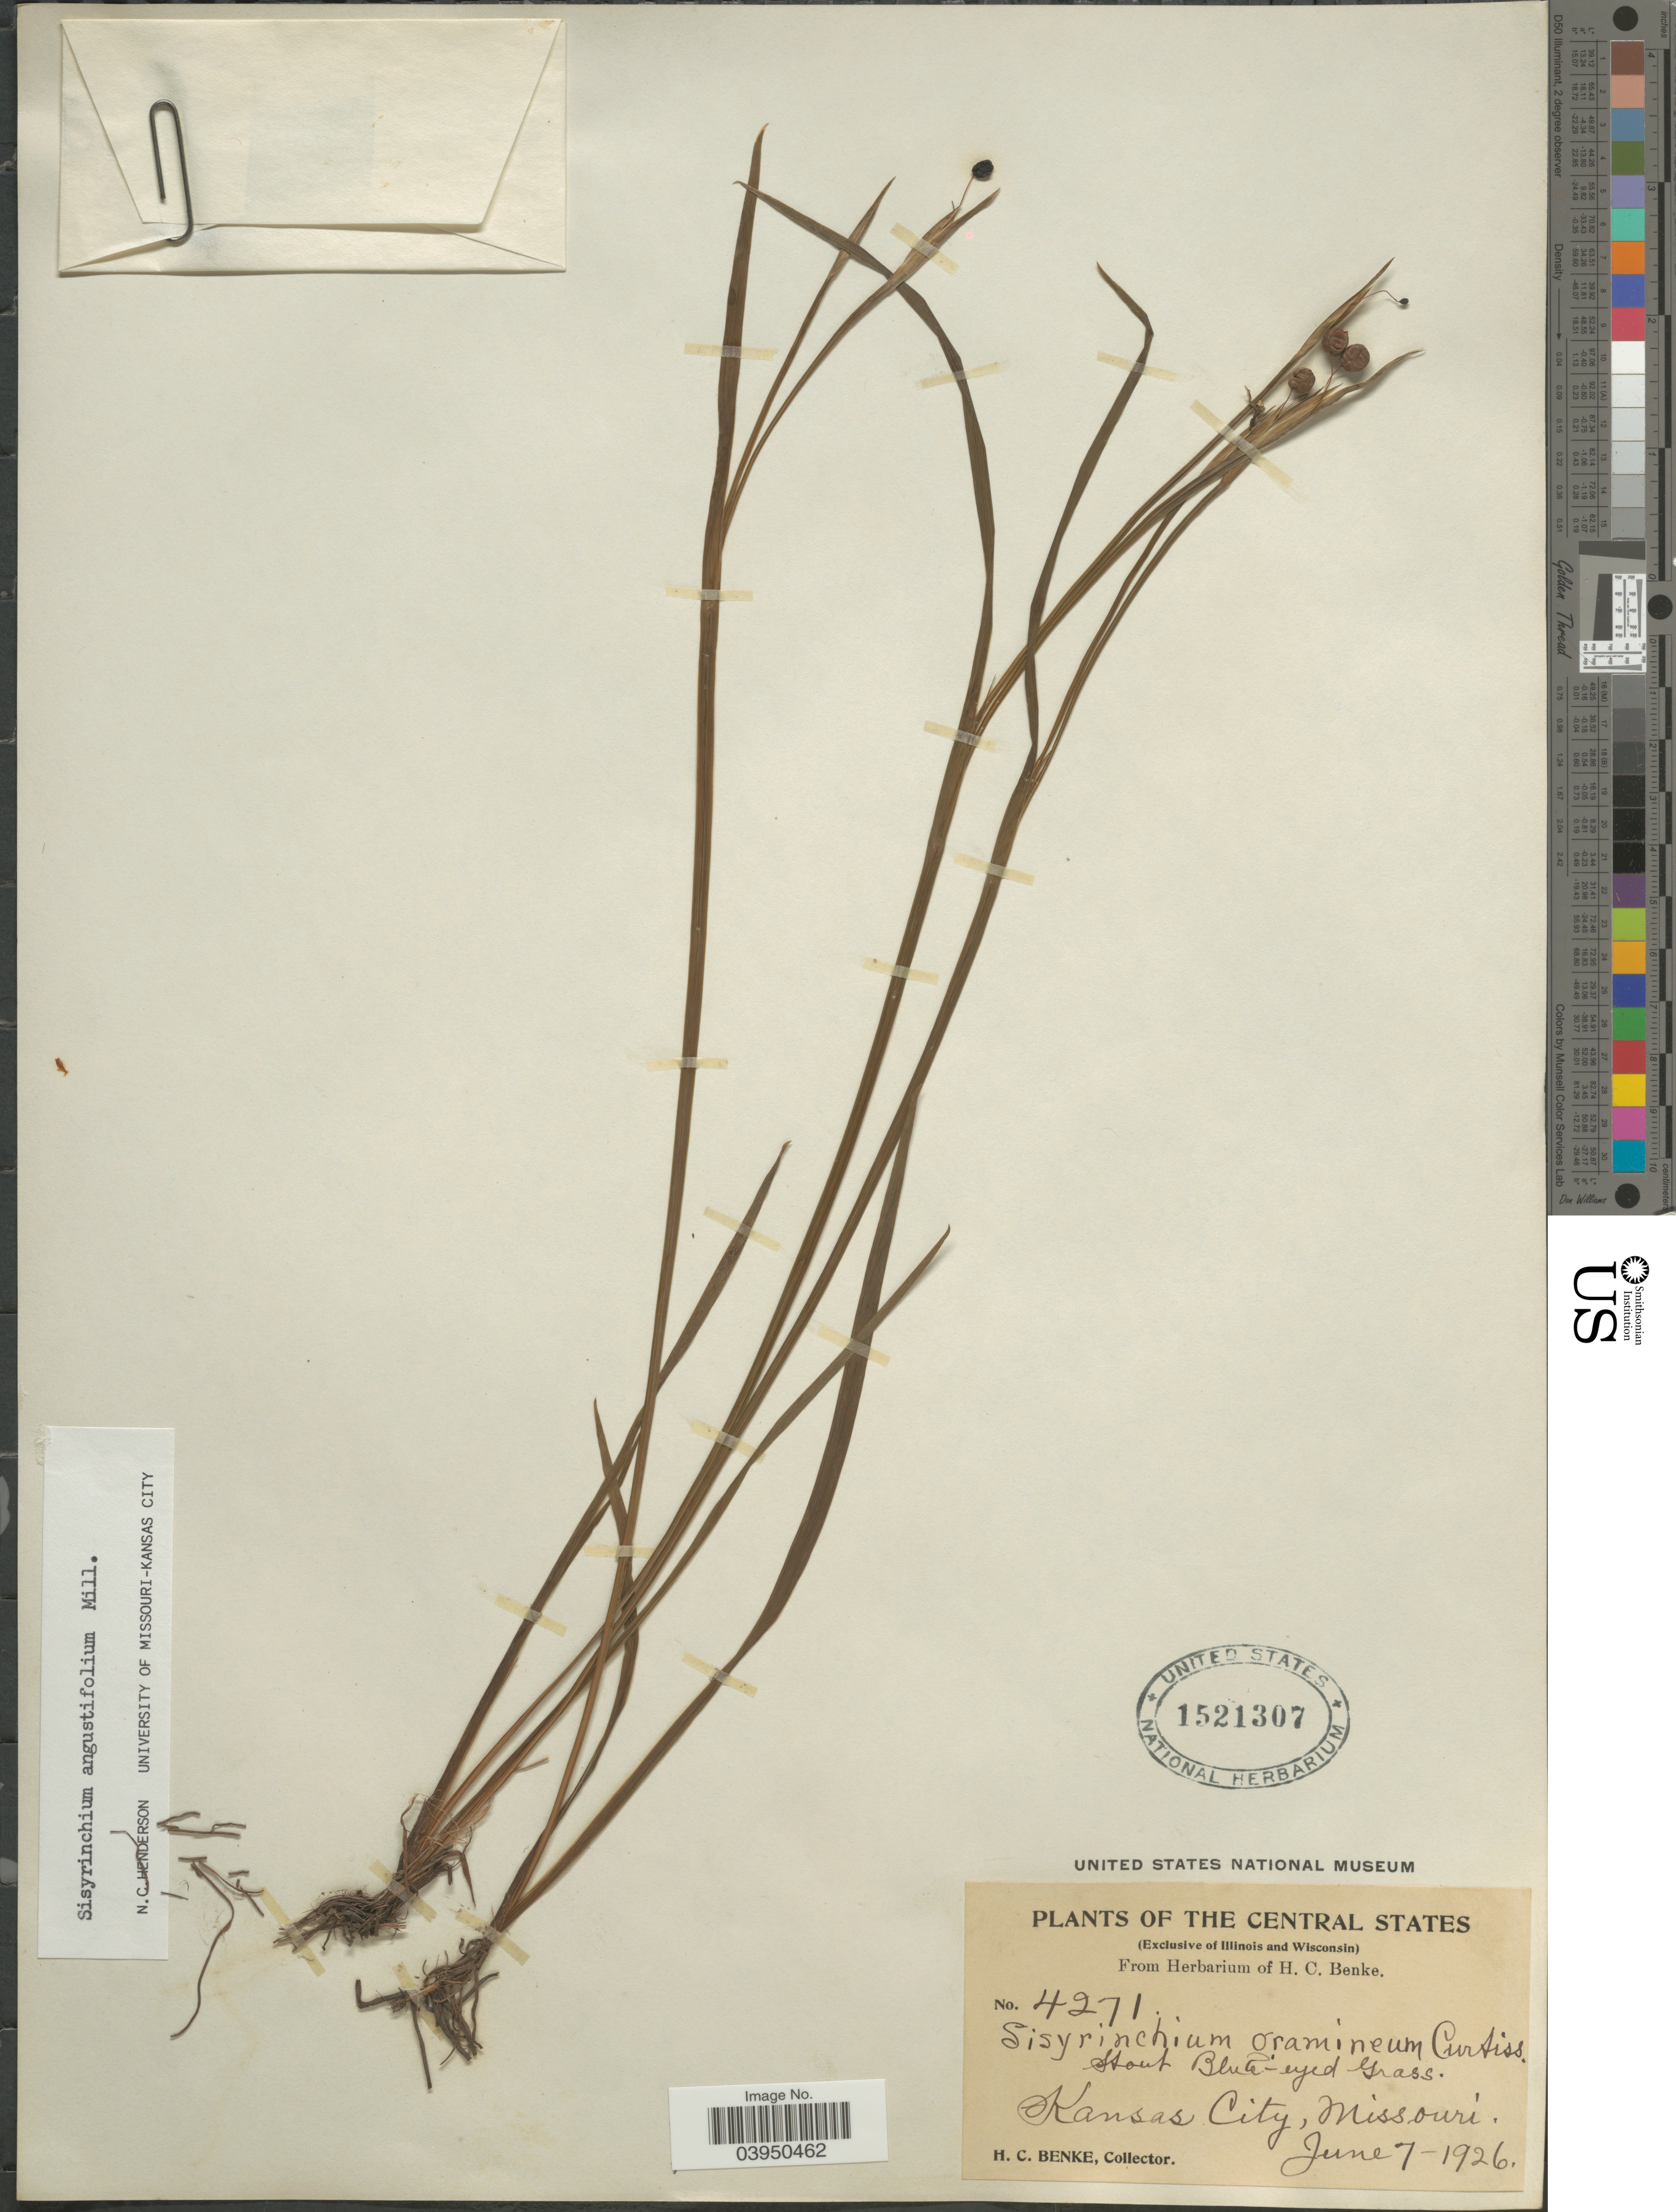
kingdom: Plantae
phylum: Tracheophyta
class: Liliopsida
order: Asparagales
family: Iridaceae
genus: Sisyrinchium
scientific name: Sisyrinchium angustifolium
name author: Mill.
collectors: H. Benke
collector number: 4271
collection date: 1926-06-07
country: United States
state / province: Missouri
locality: The Central States. Kansas City.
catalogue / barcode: US 1521307